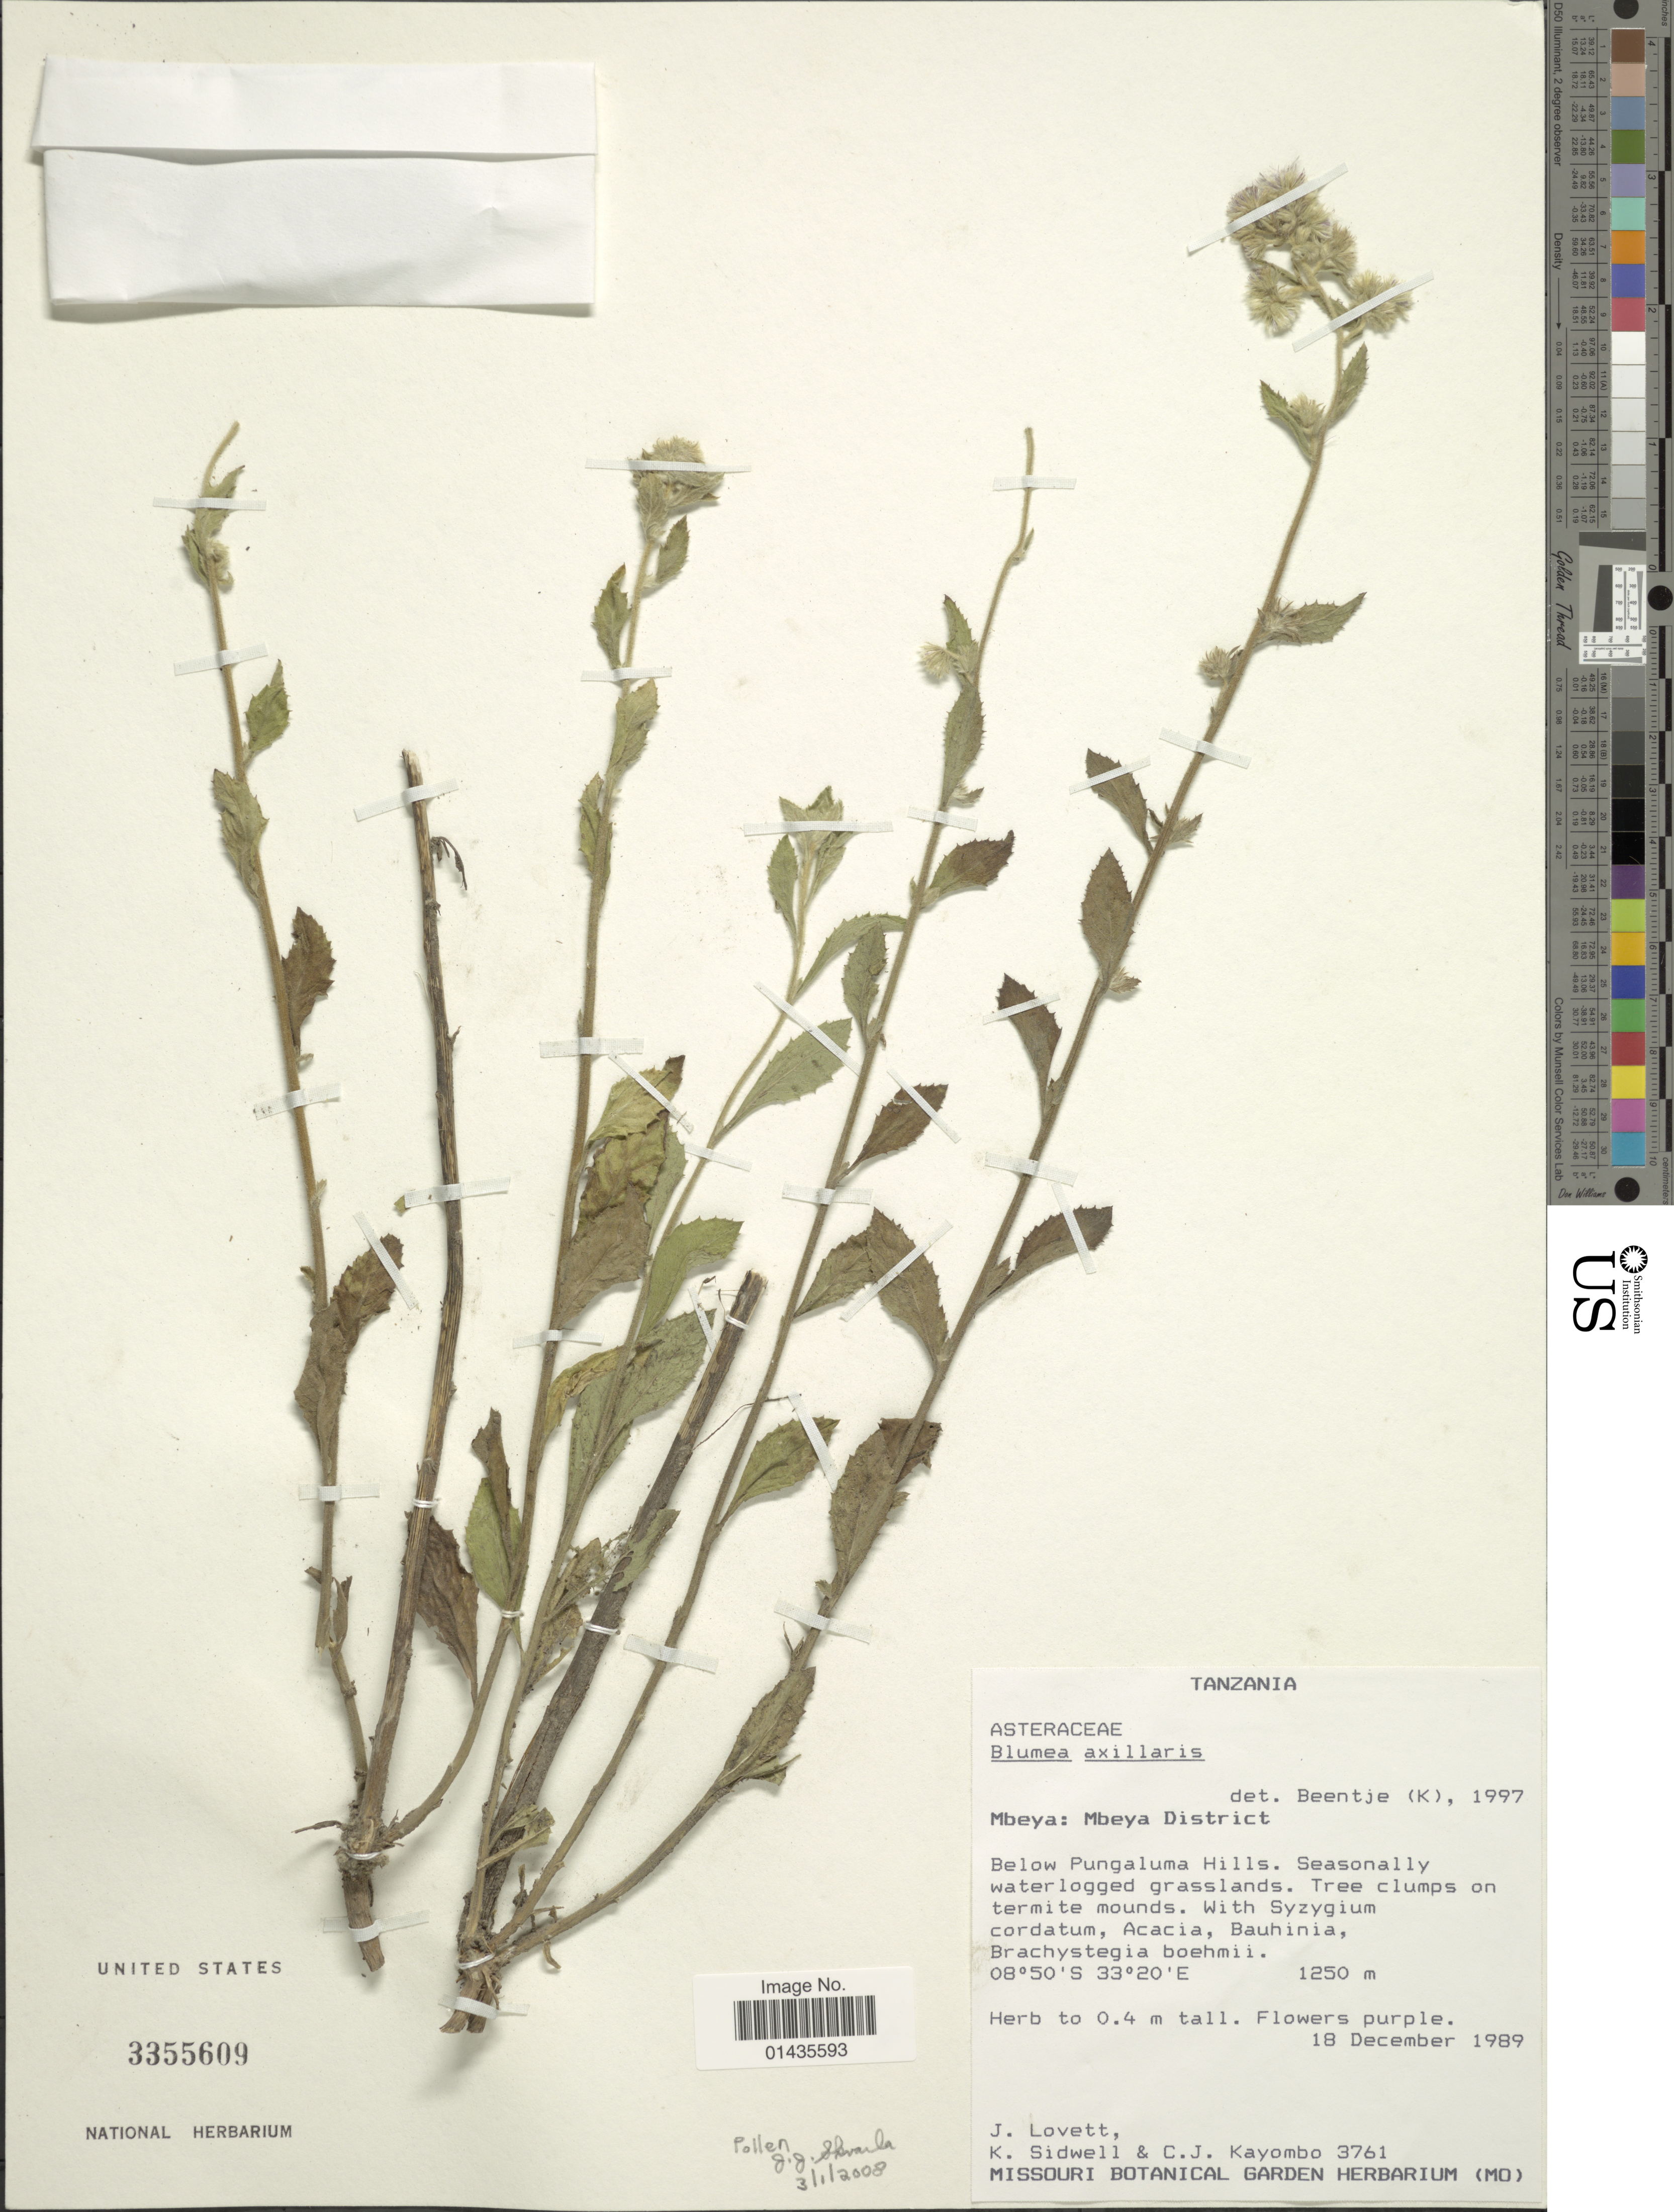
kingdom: Plantae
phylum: Tracheophyta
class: Magnoliopsida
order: Asterales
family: Asteraceae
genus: Blumea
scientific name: Blumea axillaris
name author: (Lam.) DC.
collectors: J. Lovett, K. Sidwell & C. Kayombo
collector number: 3761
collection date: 1989-12-18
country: Tanzania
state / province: Mbeya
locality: Mbeya District, below Pungaluma Hills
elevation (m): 1250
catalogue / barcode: US 3355609